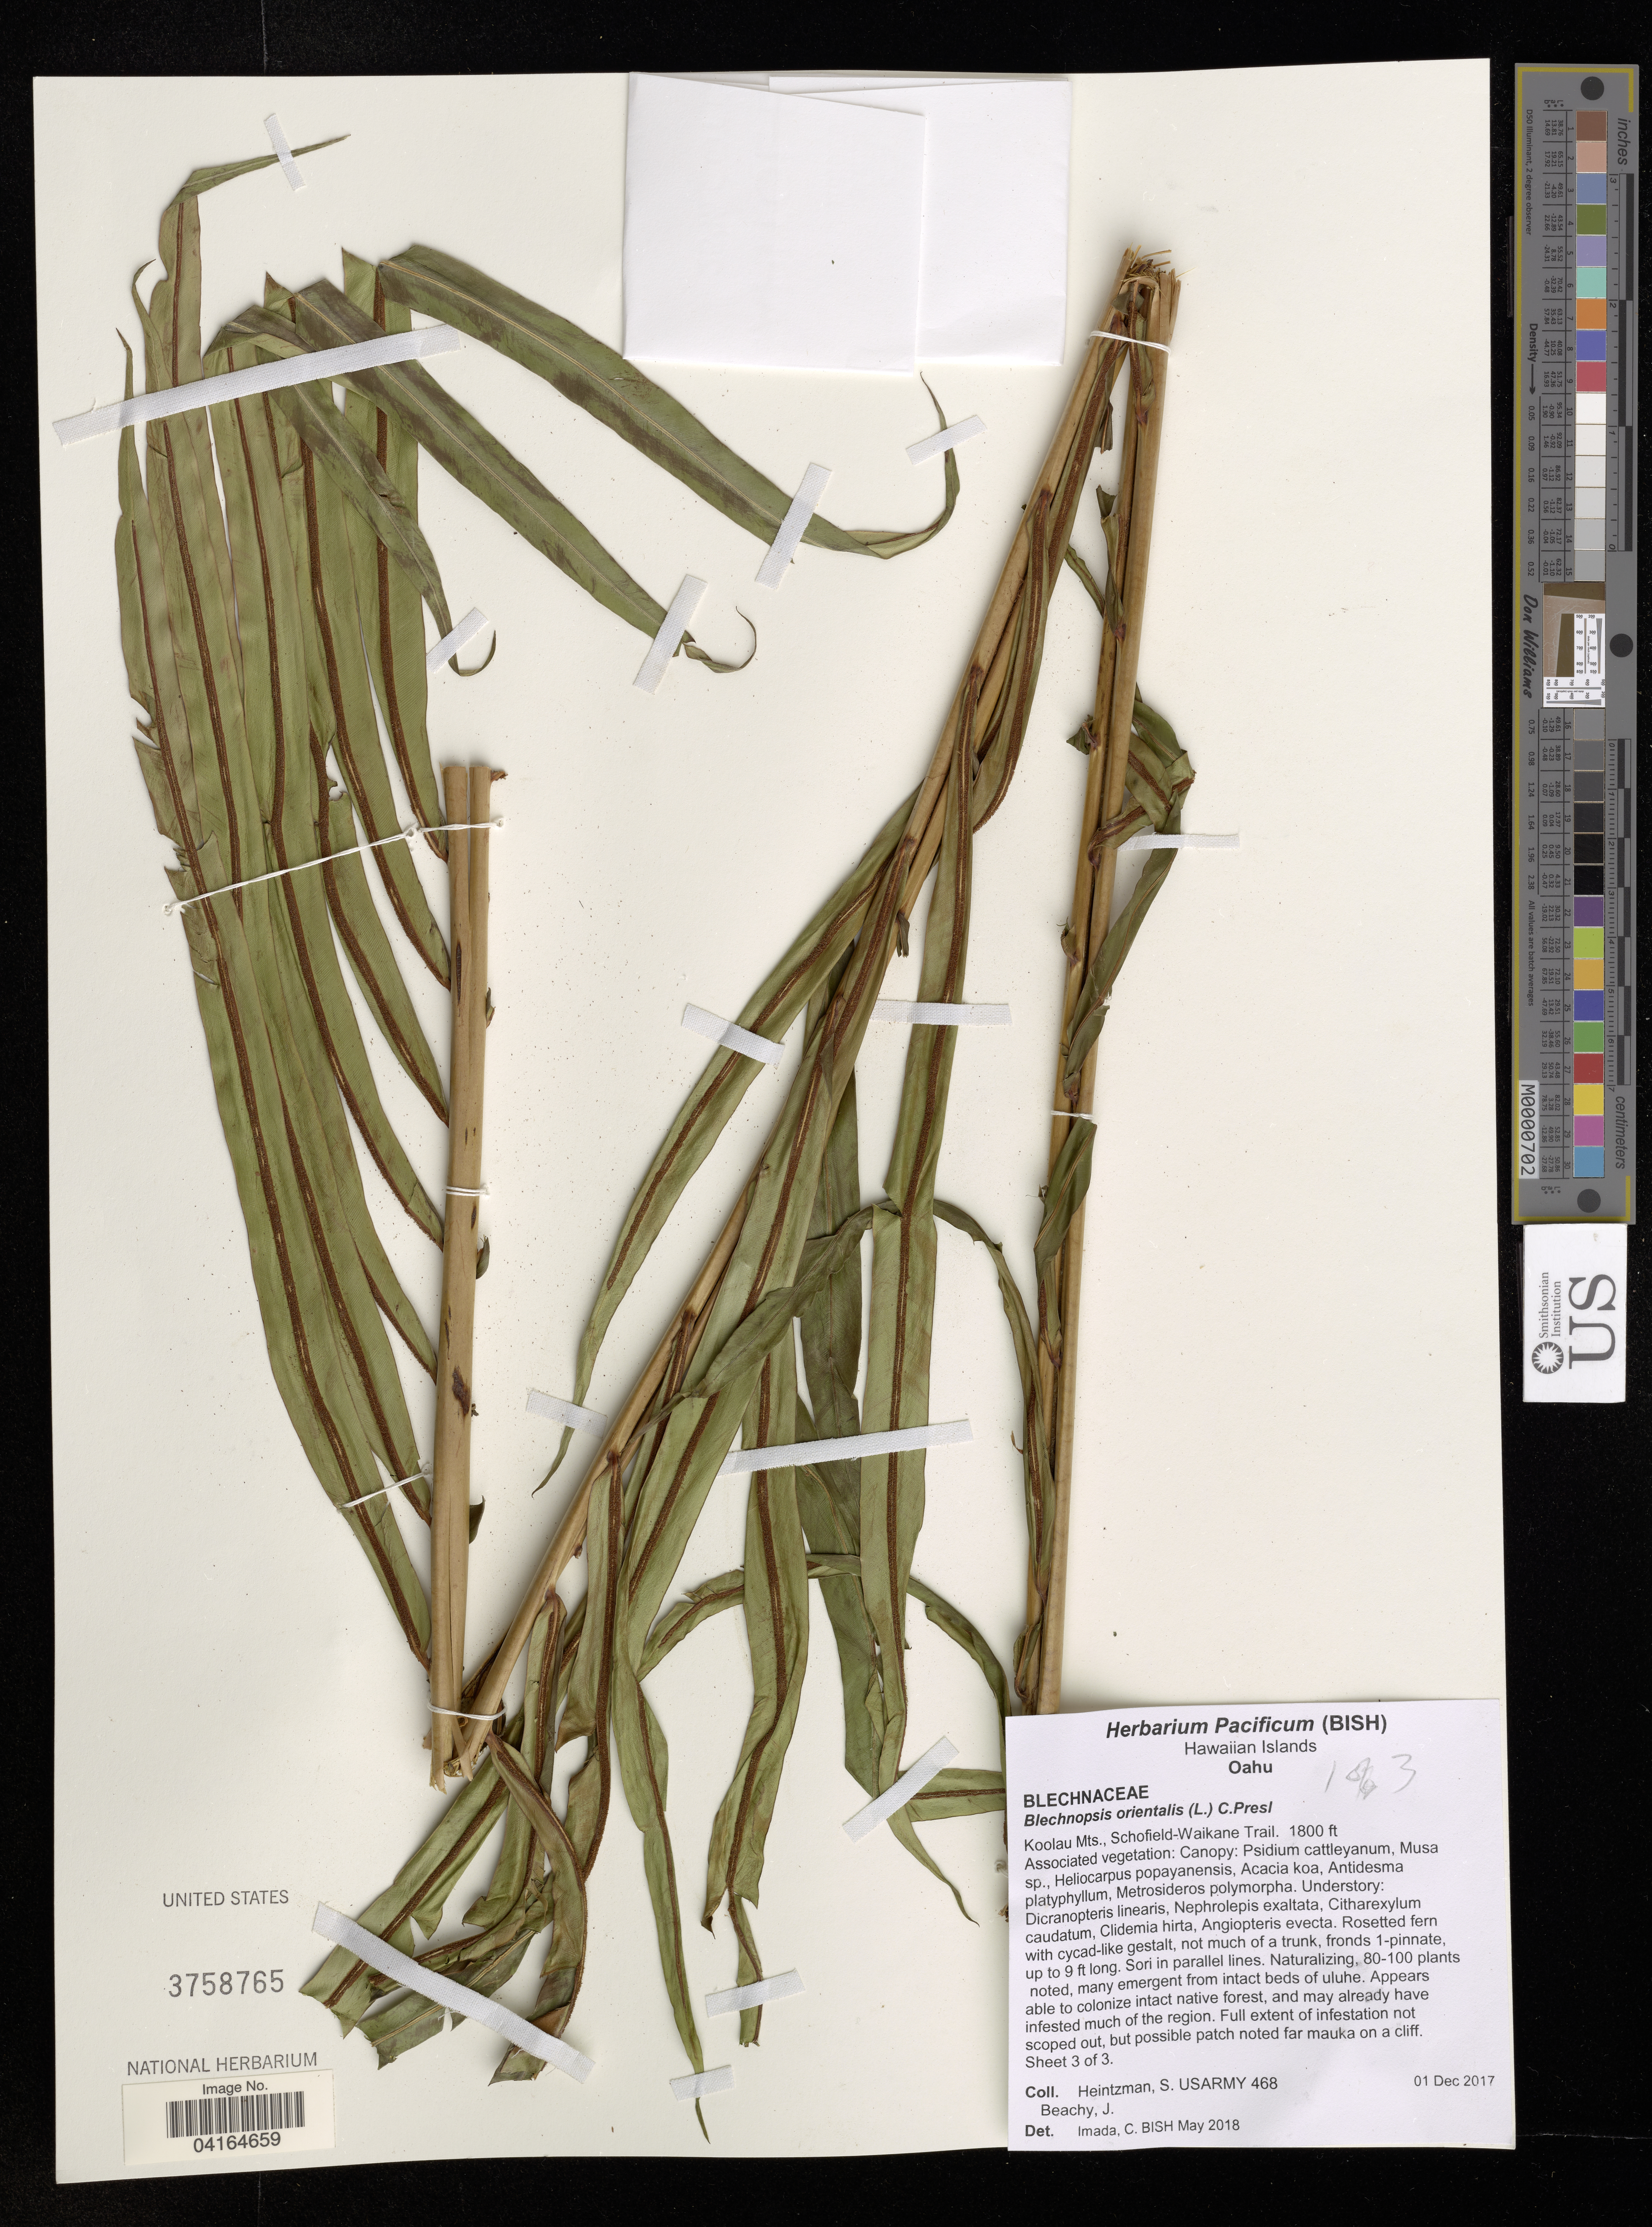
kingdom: Plantae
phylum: Tracheophyta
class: Polypodiopsida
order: Polypodiales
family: Blechnaceae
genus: Blechnum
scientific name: Blechnum orientale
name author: L.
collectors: S. Heintzman & J. Beachy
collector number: USARMY 468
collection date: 2017-12-01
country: United States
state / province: Hawaii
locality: Hawaiian Islands. Oahu. Koolau Mts,m Schofield-Waikane Trail.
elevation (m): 549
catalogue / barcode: US 3758765